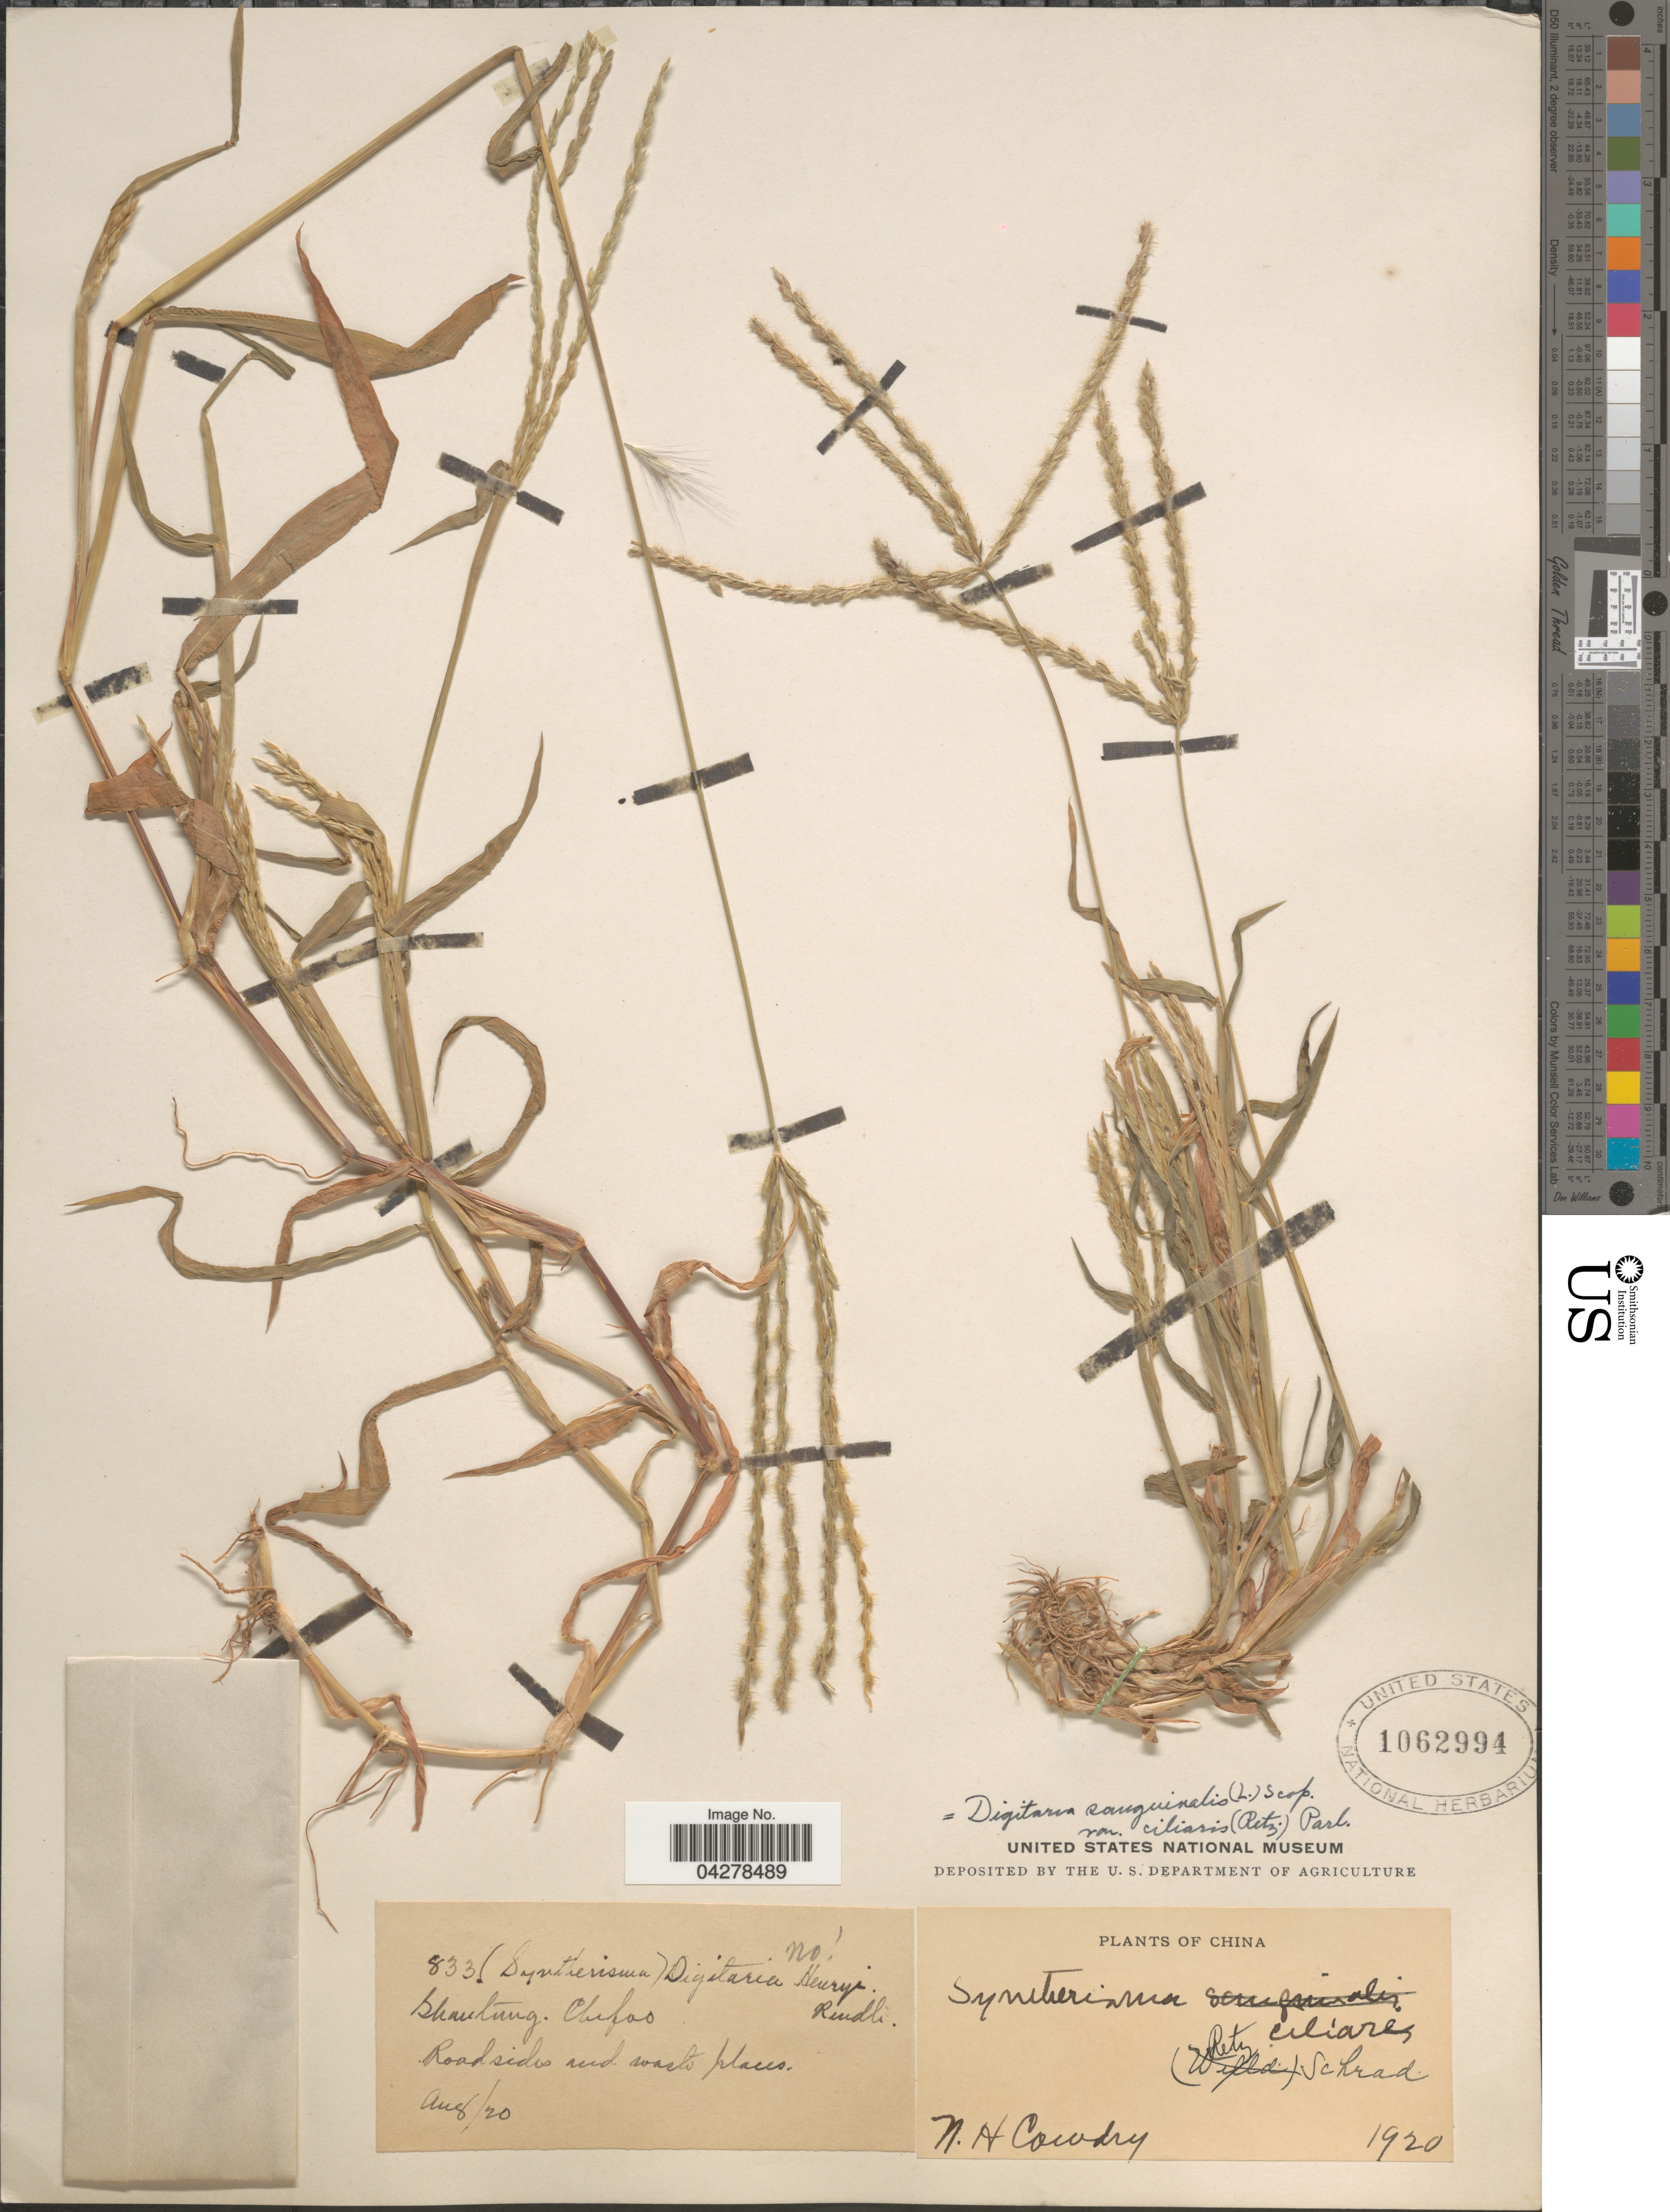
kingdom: Plantae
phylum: Tracheophyta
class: Liliopsida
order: Poales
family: Poaceae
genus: Digitaria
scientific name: Digitaria sanguinalis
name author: (L.) Scop.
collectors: N. H. Cowdry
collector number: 833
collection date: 1920-08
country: China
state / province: Shandong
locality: Shantung. Chifao. Roadsides and waste places.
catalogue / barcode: US 1062994